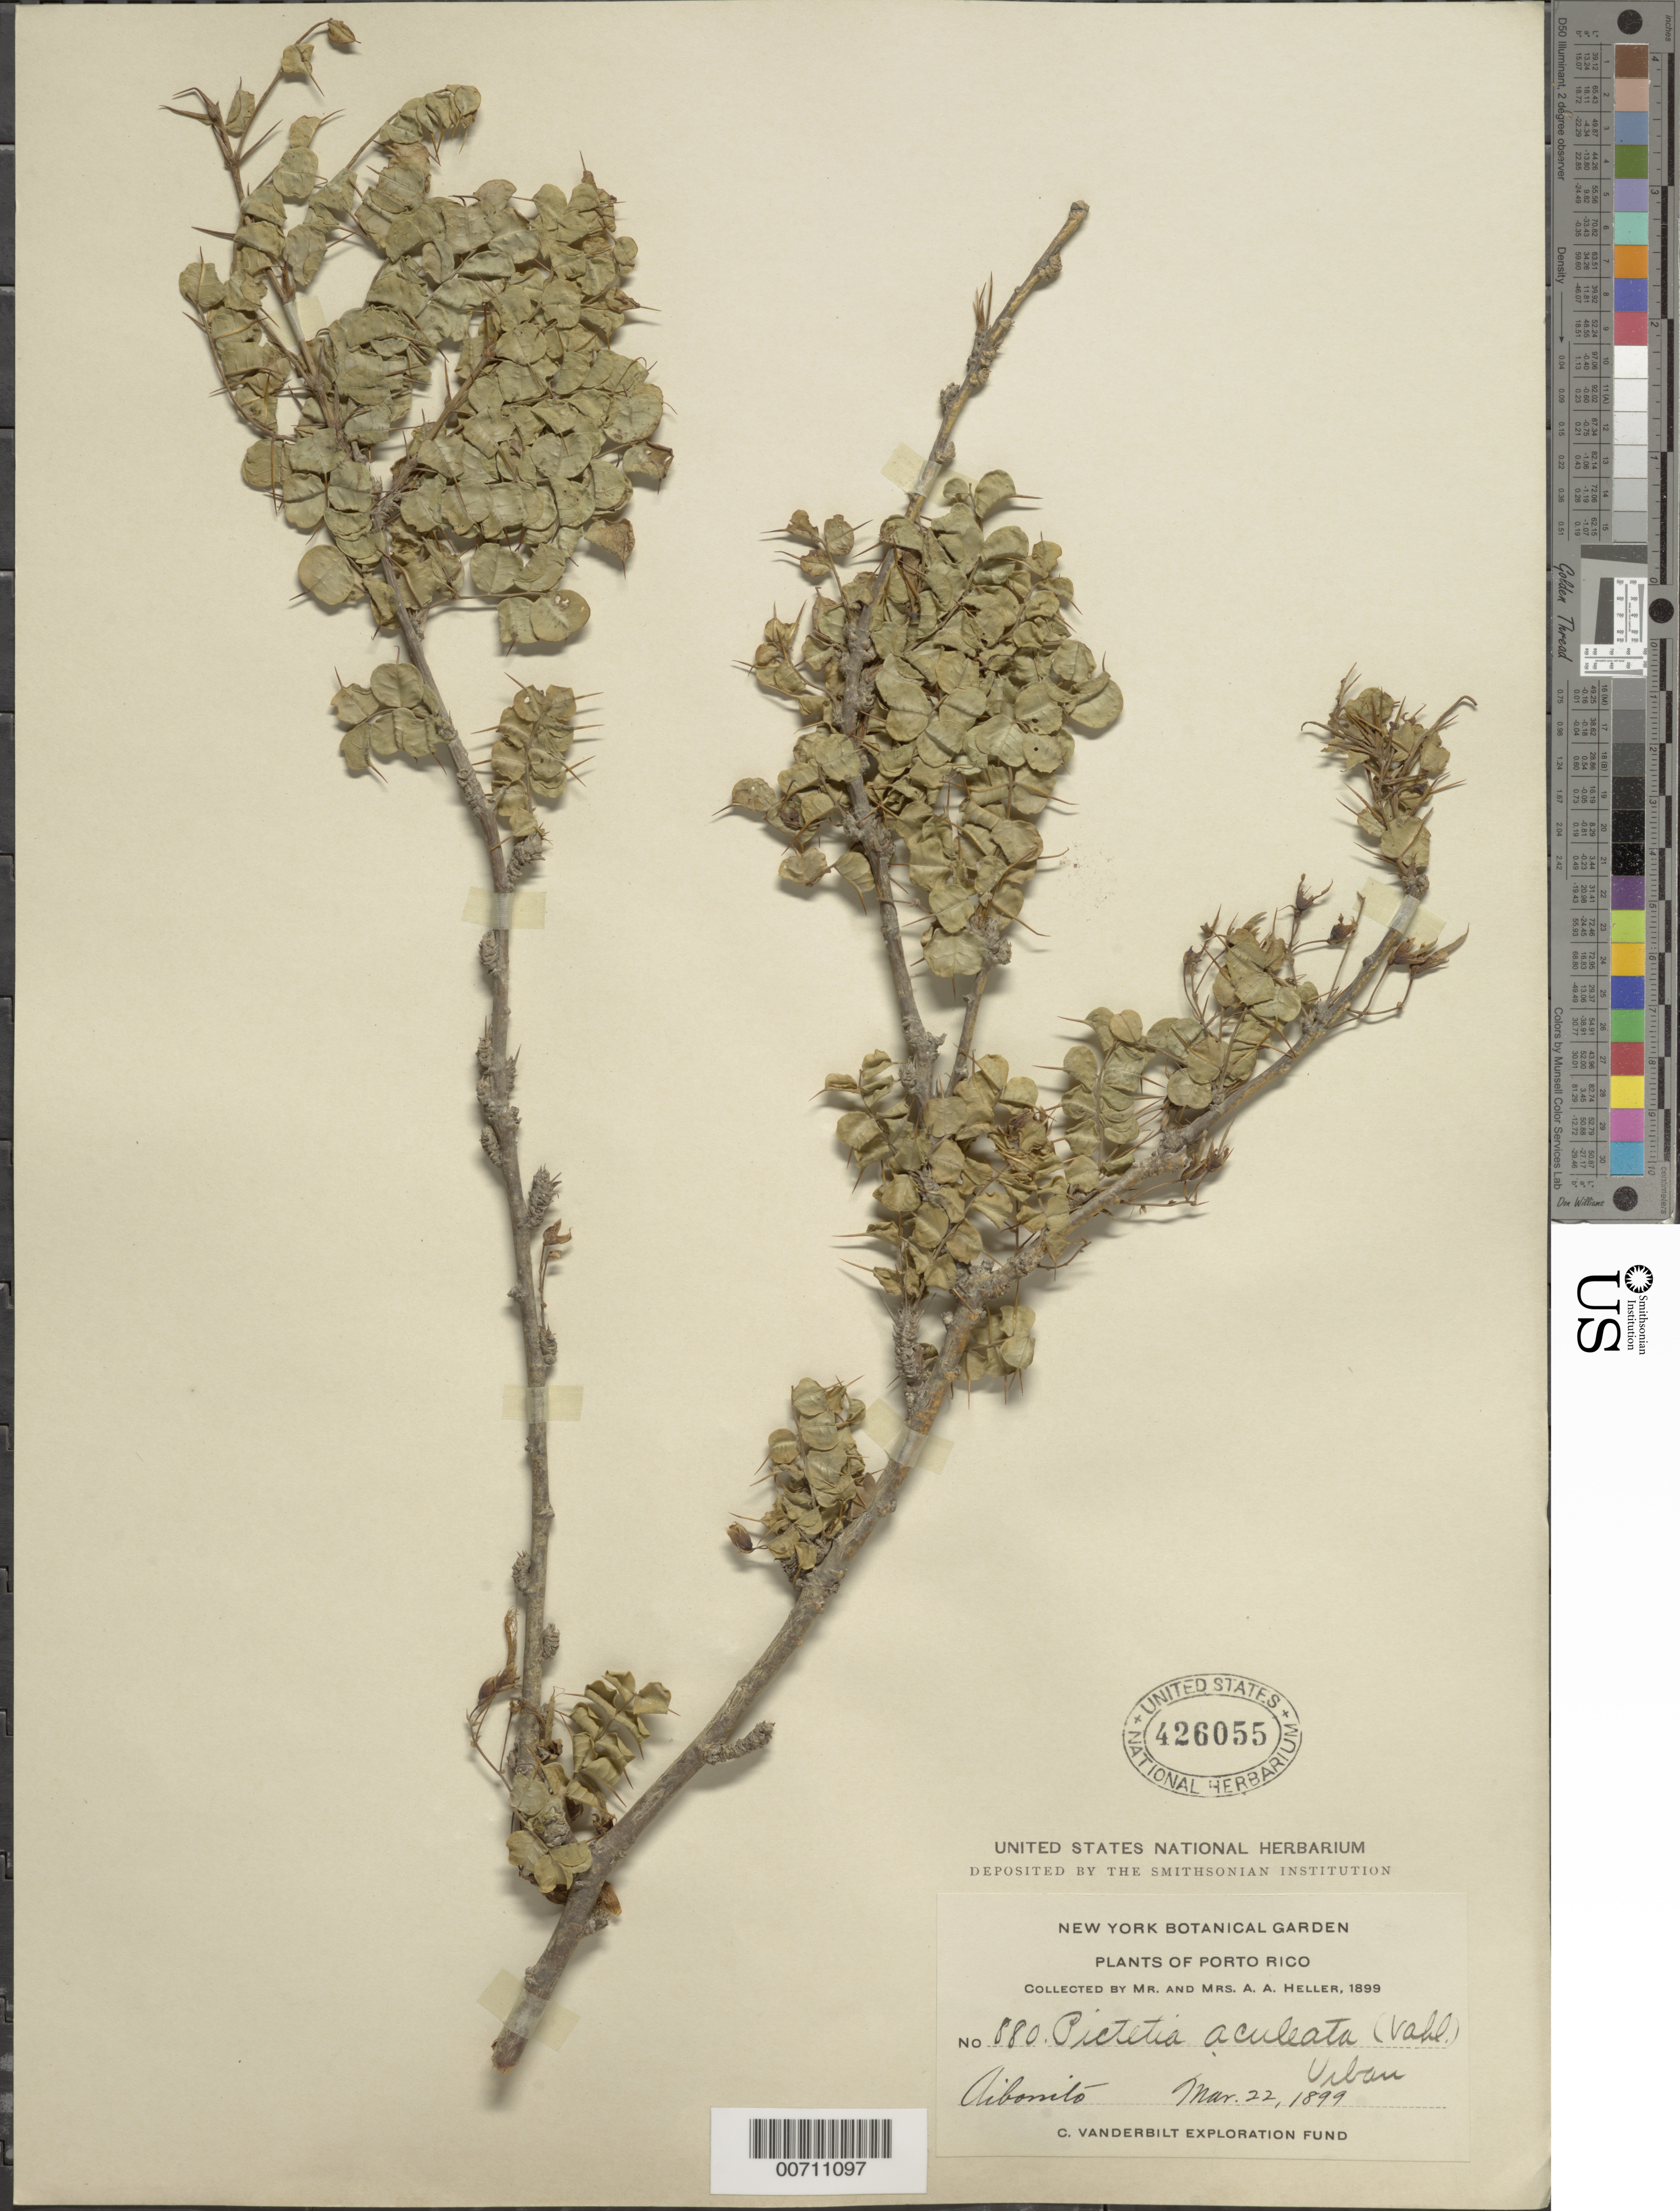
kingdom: Plantae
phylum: Tracheophyta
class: Magnoliopsida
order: Fabales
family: Fabaceae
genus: Pictetia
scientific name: Pictetia aculeata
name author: (Vahl) Urb.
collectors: A. A. Heller & -- Heller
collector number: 880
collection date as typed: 22 Mar 1899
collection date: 1899-03-22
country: Puerto Rico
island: Greater Antilles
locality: Aibonito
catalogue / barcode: US 426055